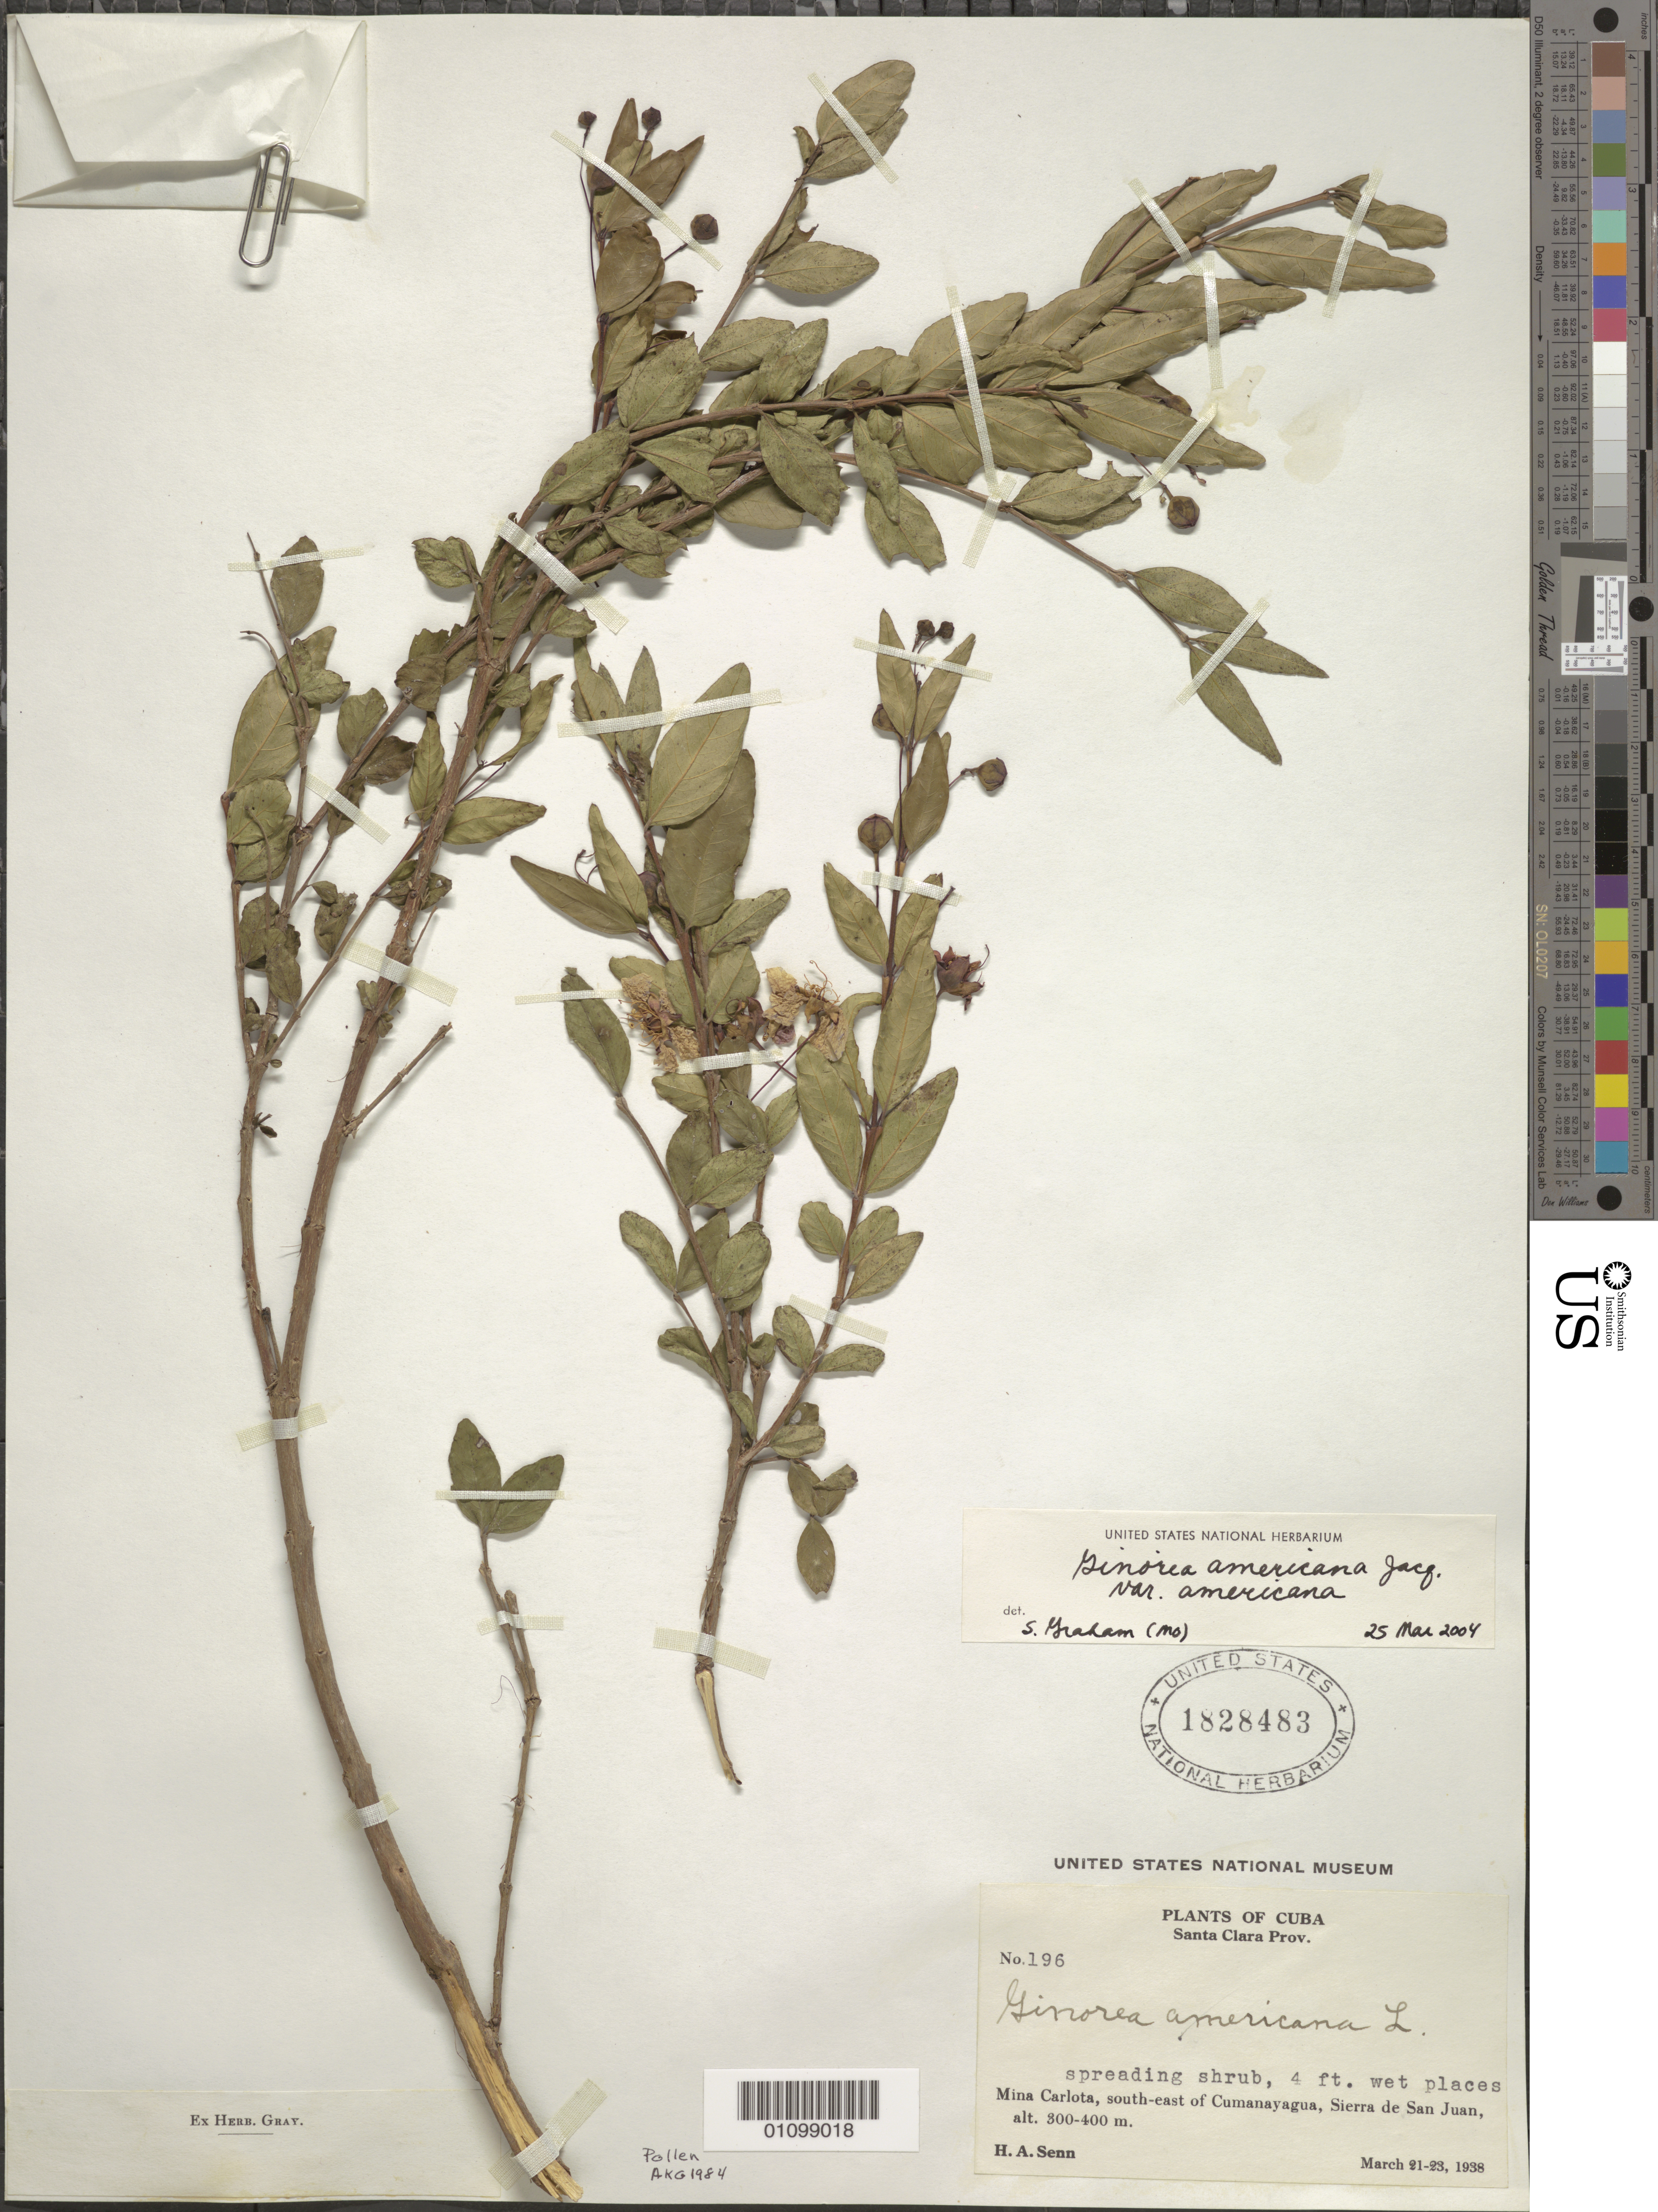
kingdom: Plantae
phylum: Tracheophyta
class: Magnoliopsida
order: Myrtales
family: Lythraceae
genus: Ginoria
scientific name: Ginoria americana var. americana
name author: Jacq.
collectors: H. A. Senn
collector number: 196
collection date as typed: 21 Mar 1938 to 23 Mar 1938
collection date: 1938-03-21/1938-03-23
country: Cuba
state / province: Villa Clara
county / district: Santa Clara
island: Cuba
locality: Mina Carlota, SE of Cumanayagua, Sierra de San Juan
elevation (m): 300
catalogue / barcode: US 1828483